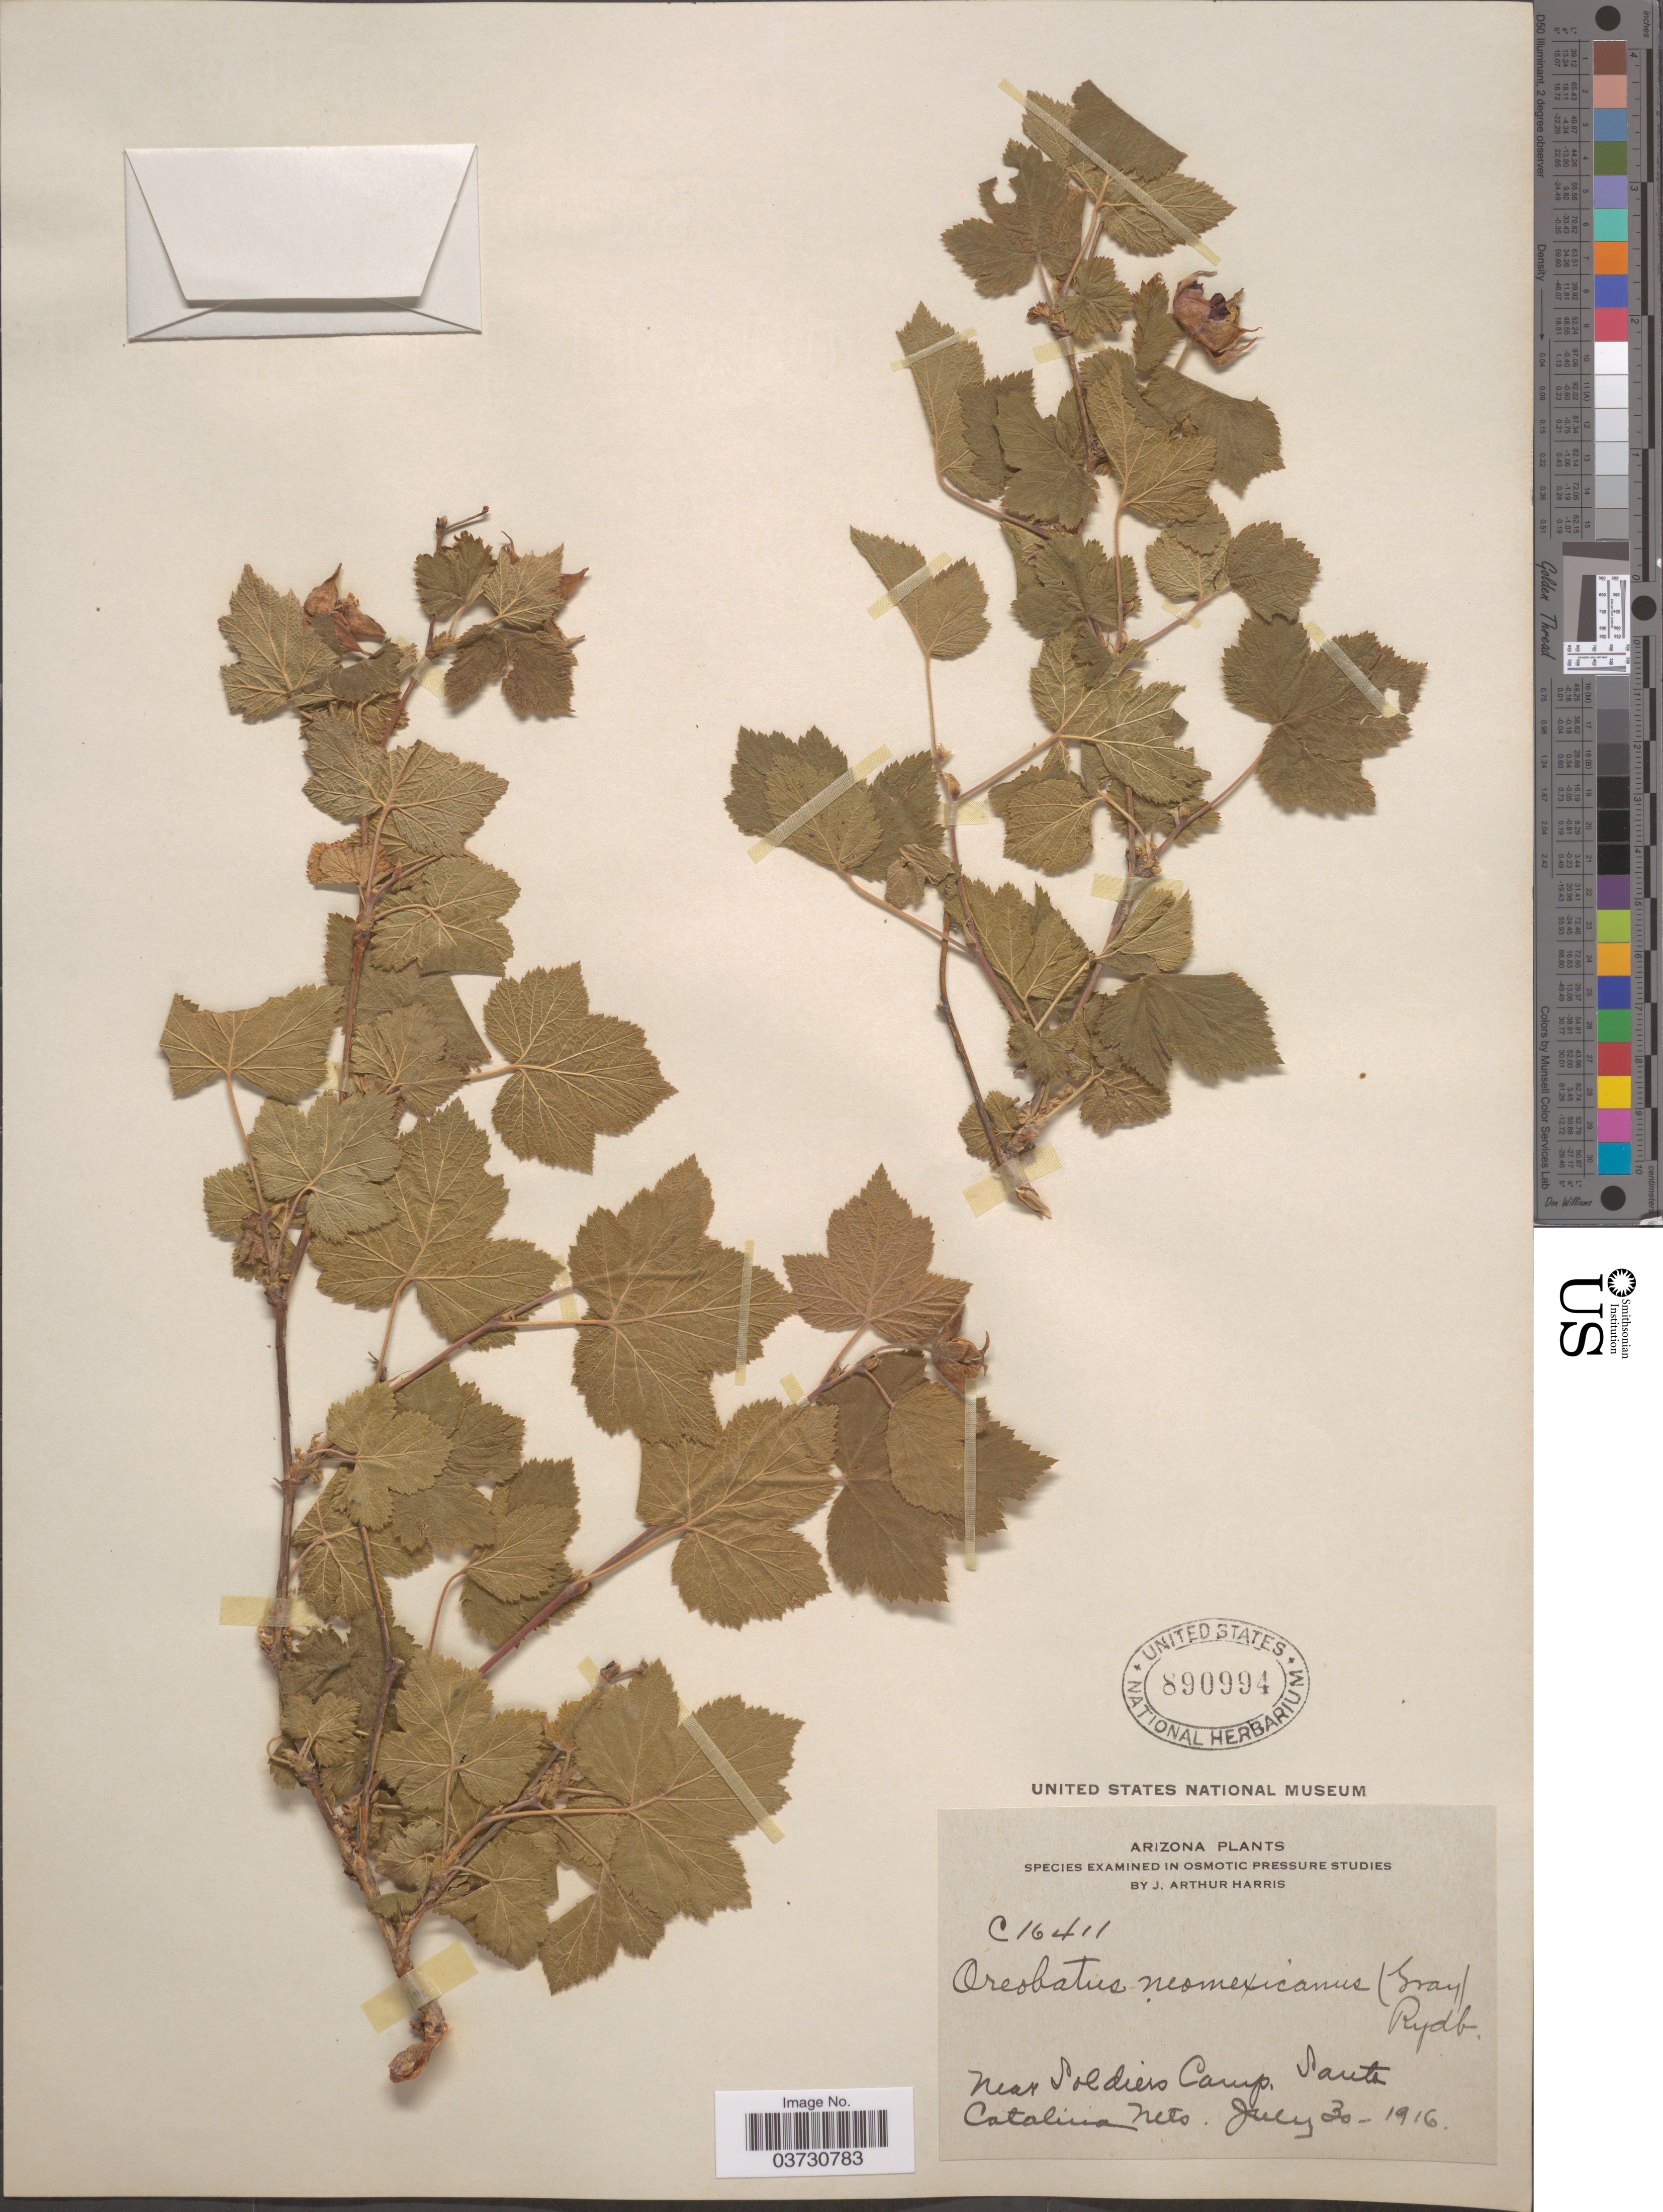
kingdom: Plantae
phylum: Tracheophyta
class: Magnoliopsida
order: Rosales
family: Rosaceae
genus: Rubus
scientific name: Rubus neomexicanus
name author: A. Gray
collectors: J. A. Harris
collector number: C16411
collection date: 1916-07-30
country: United States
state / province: Arizona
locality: Near Soldiers Camp, Santa Catalina Mts.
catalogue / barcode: US 890994